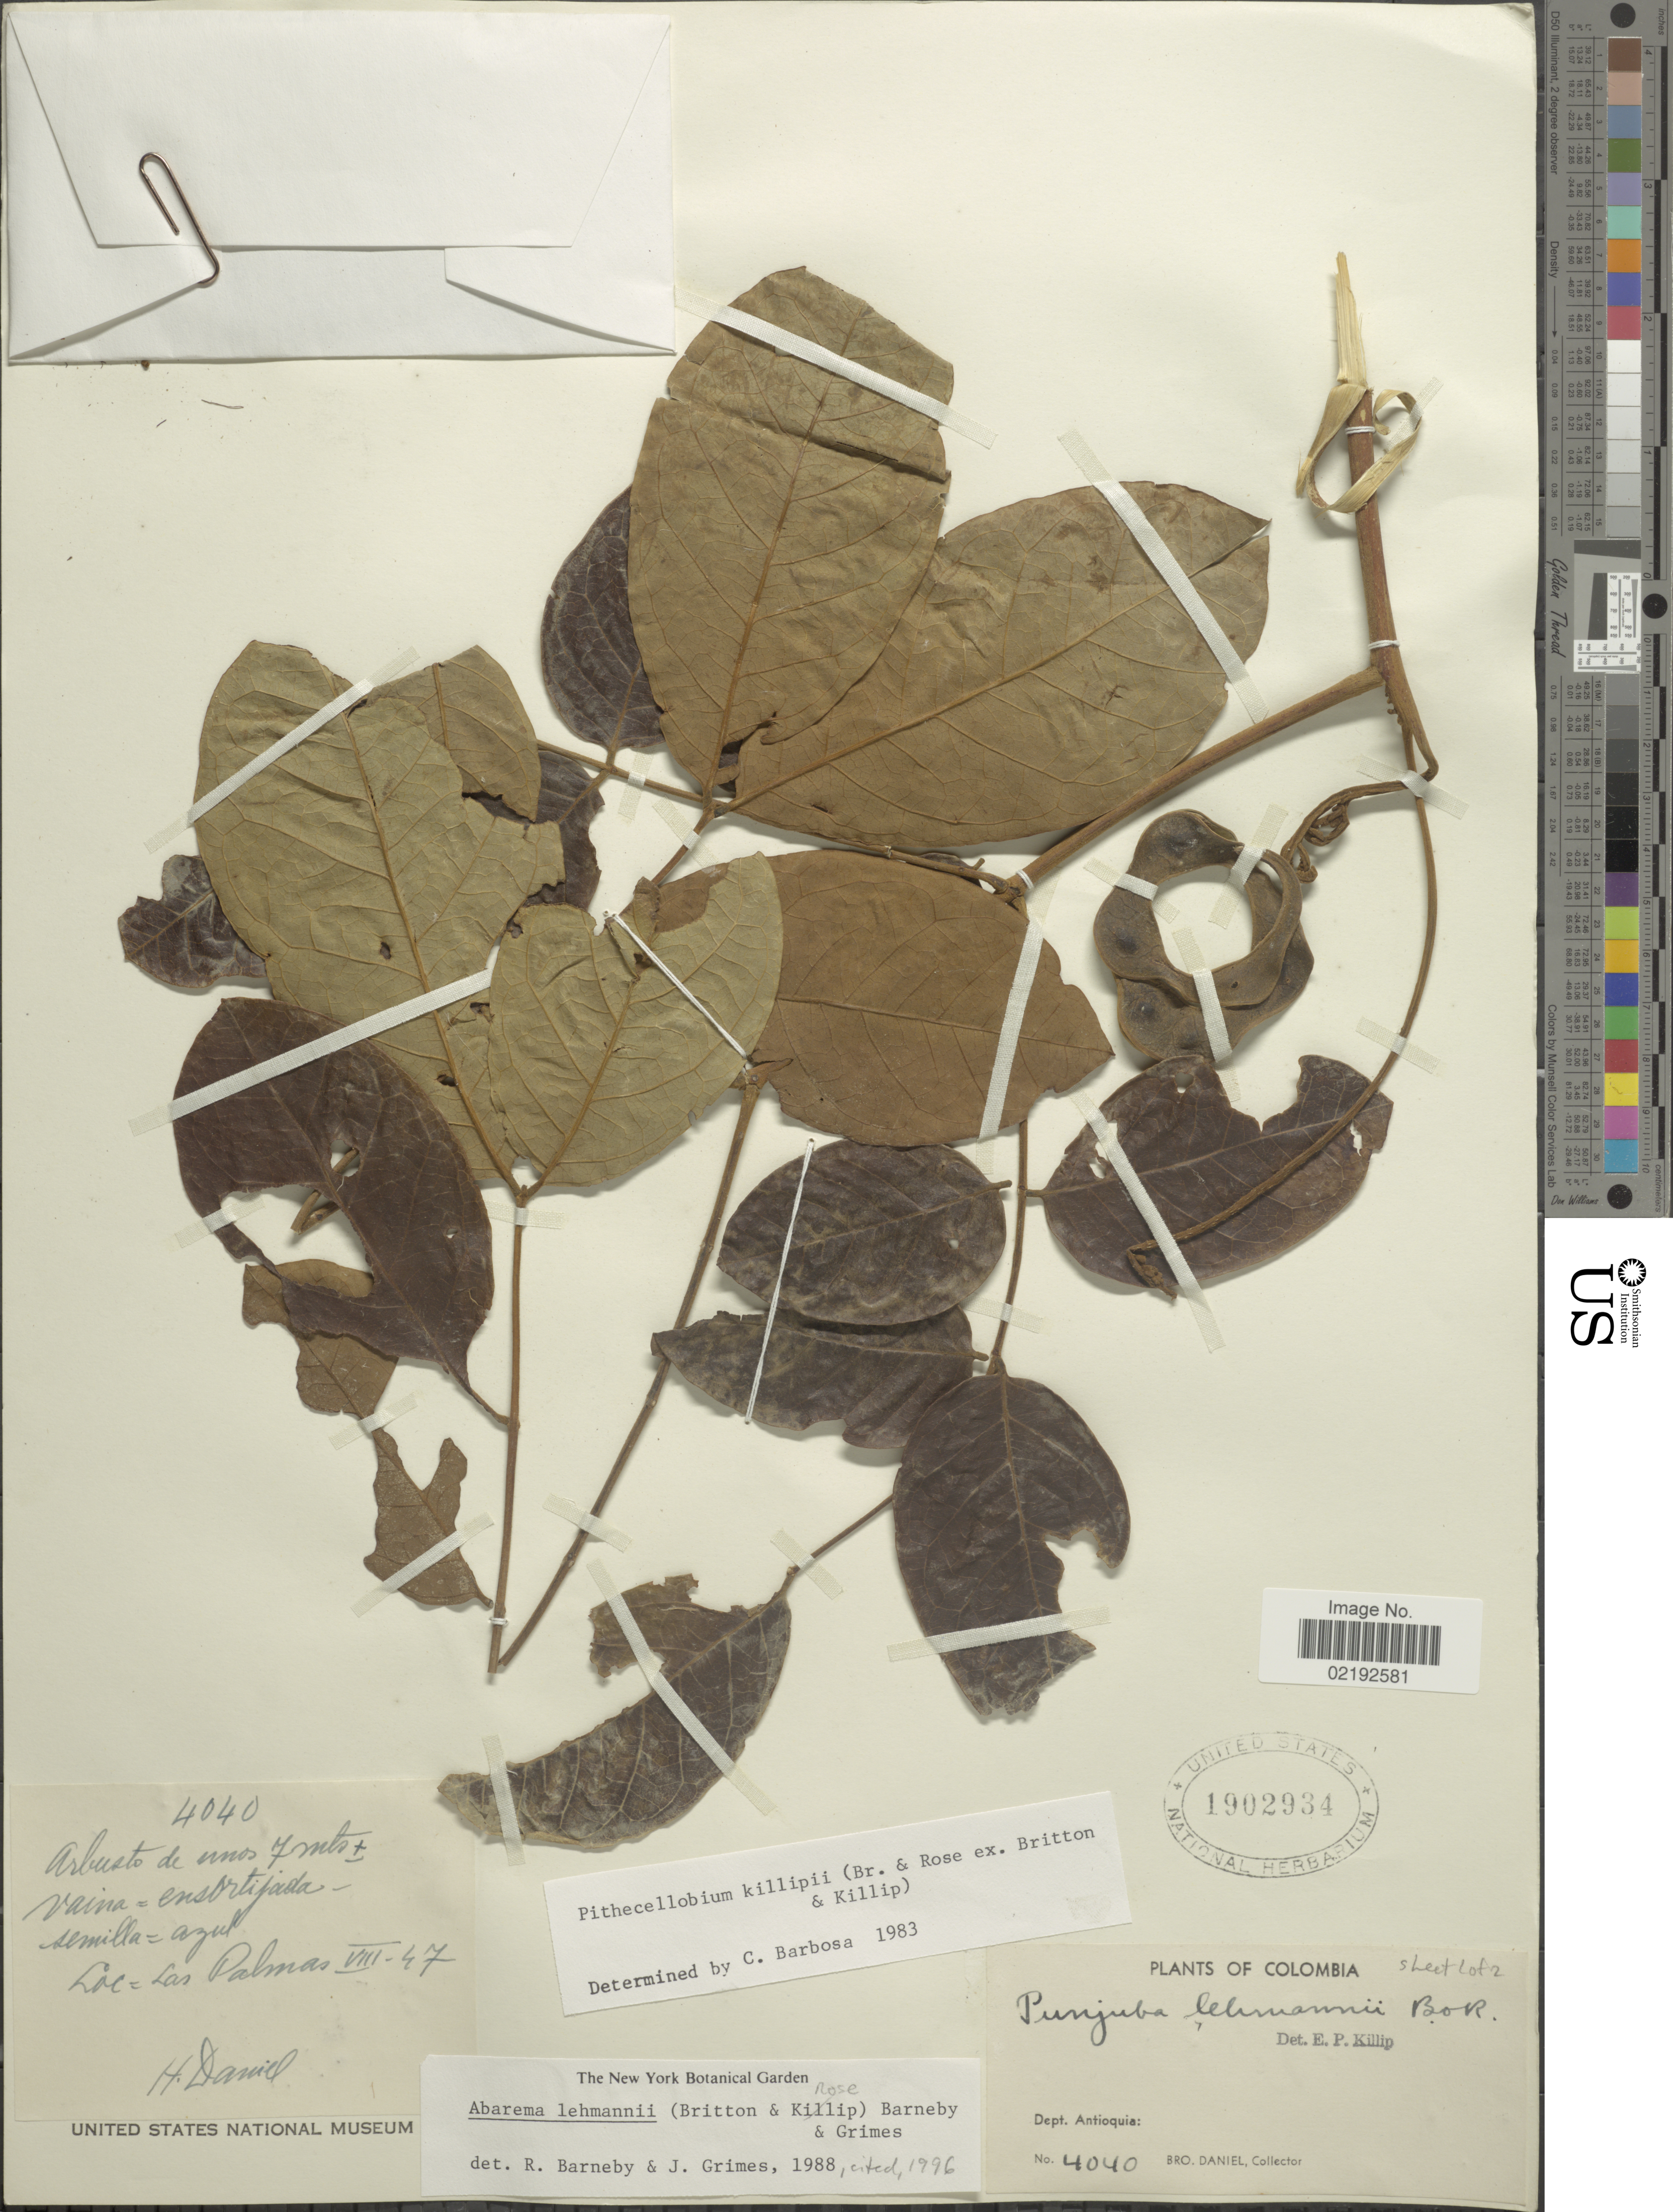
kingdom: Plantae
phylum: Tracheophyta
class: Magnoliopsida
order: Fabales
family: Fabaceae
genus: Punjuba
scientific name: Punjuba lehmannii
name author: Britton & Rose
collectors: Bro. Daniel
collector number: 4040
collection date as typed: Transcribed d/m/y: /8/47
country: Colombia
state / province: Antioquia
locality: Las Palmas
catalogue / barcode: US 1902934